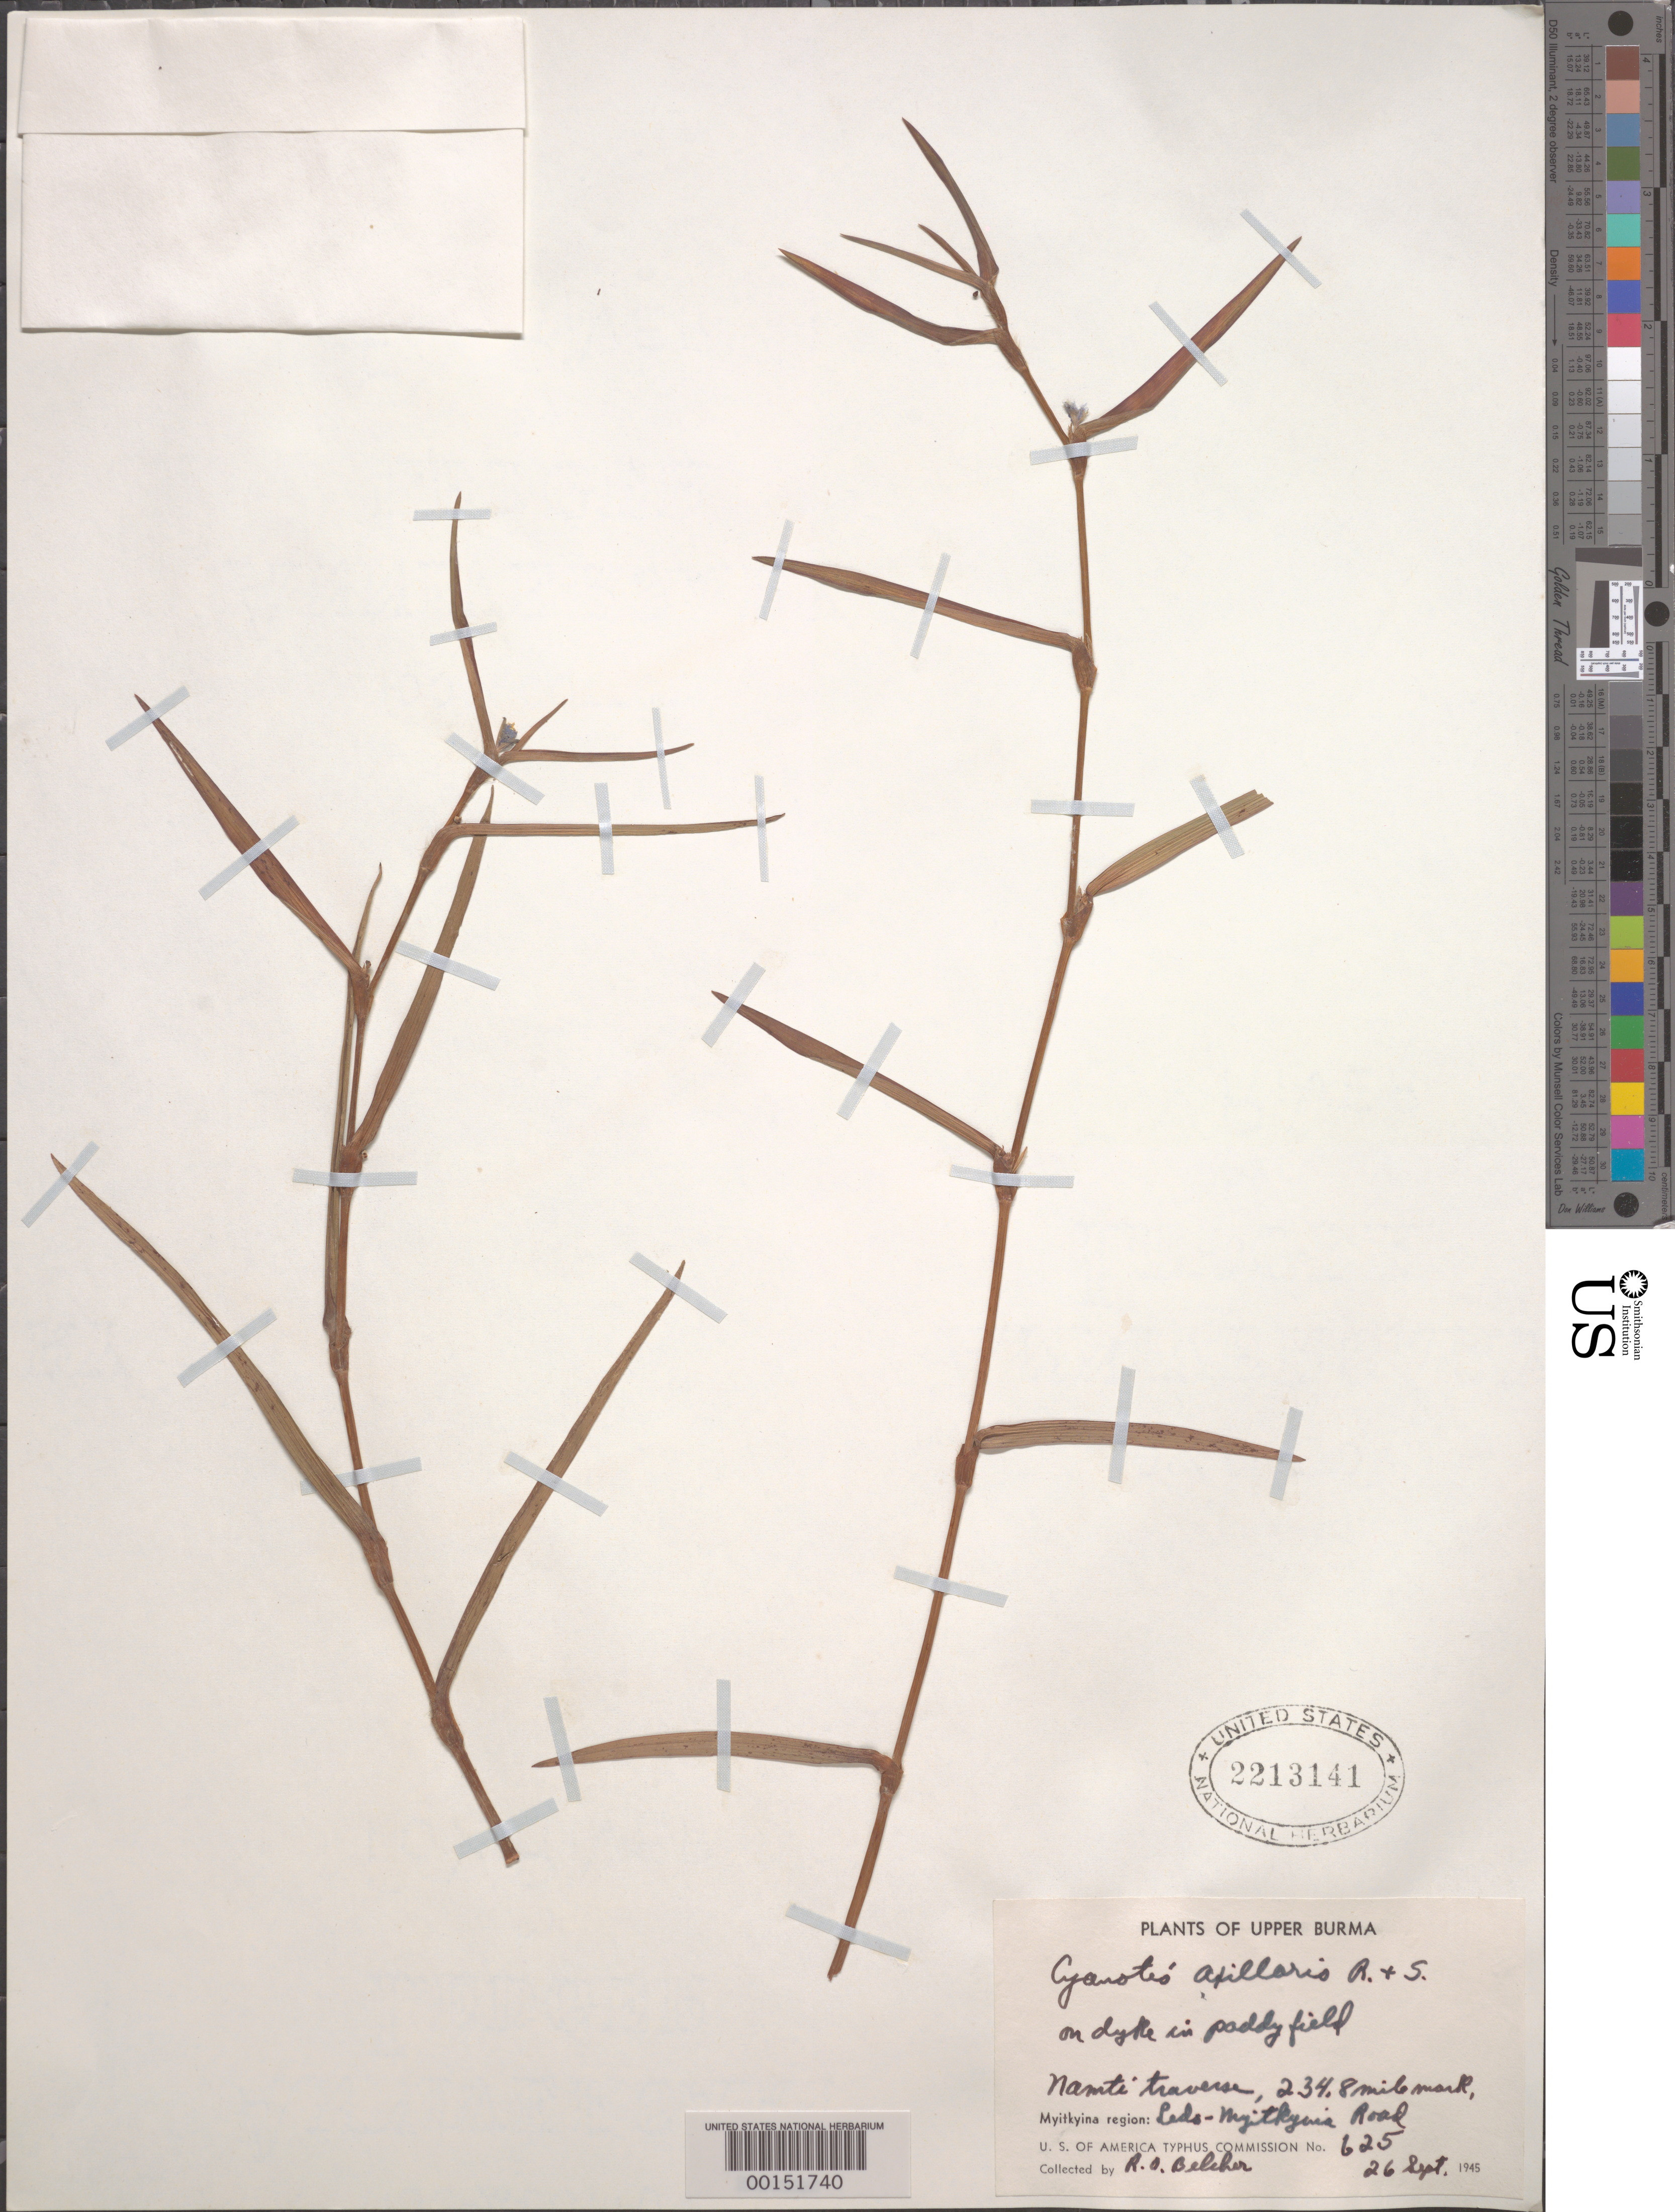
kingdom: Plantae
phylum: Tracheophyta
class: Liliopsida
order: Commelinales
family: Commelinaceae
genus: Cyanotis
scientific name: Cyanotis axillaris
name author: (L.) D. Don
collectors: R. Belcher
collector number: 625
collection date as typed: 26 Sep 1945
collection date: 1945-09-26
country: Myanmar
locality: Myitkyina region; Manti traverse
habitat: On dyke in paddy field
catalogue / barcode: US 2213141